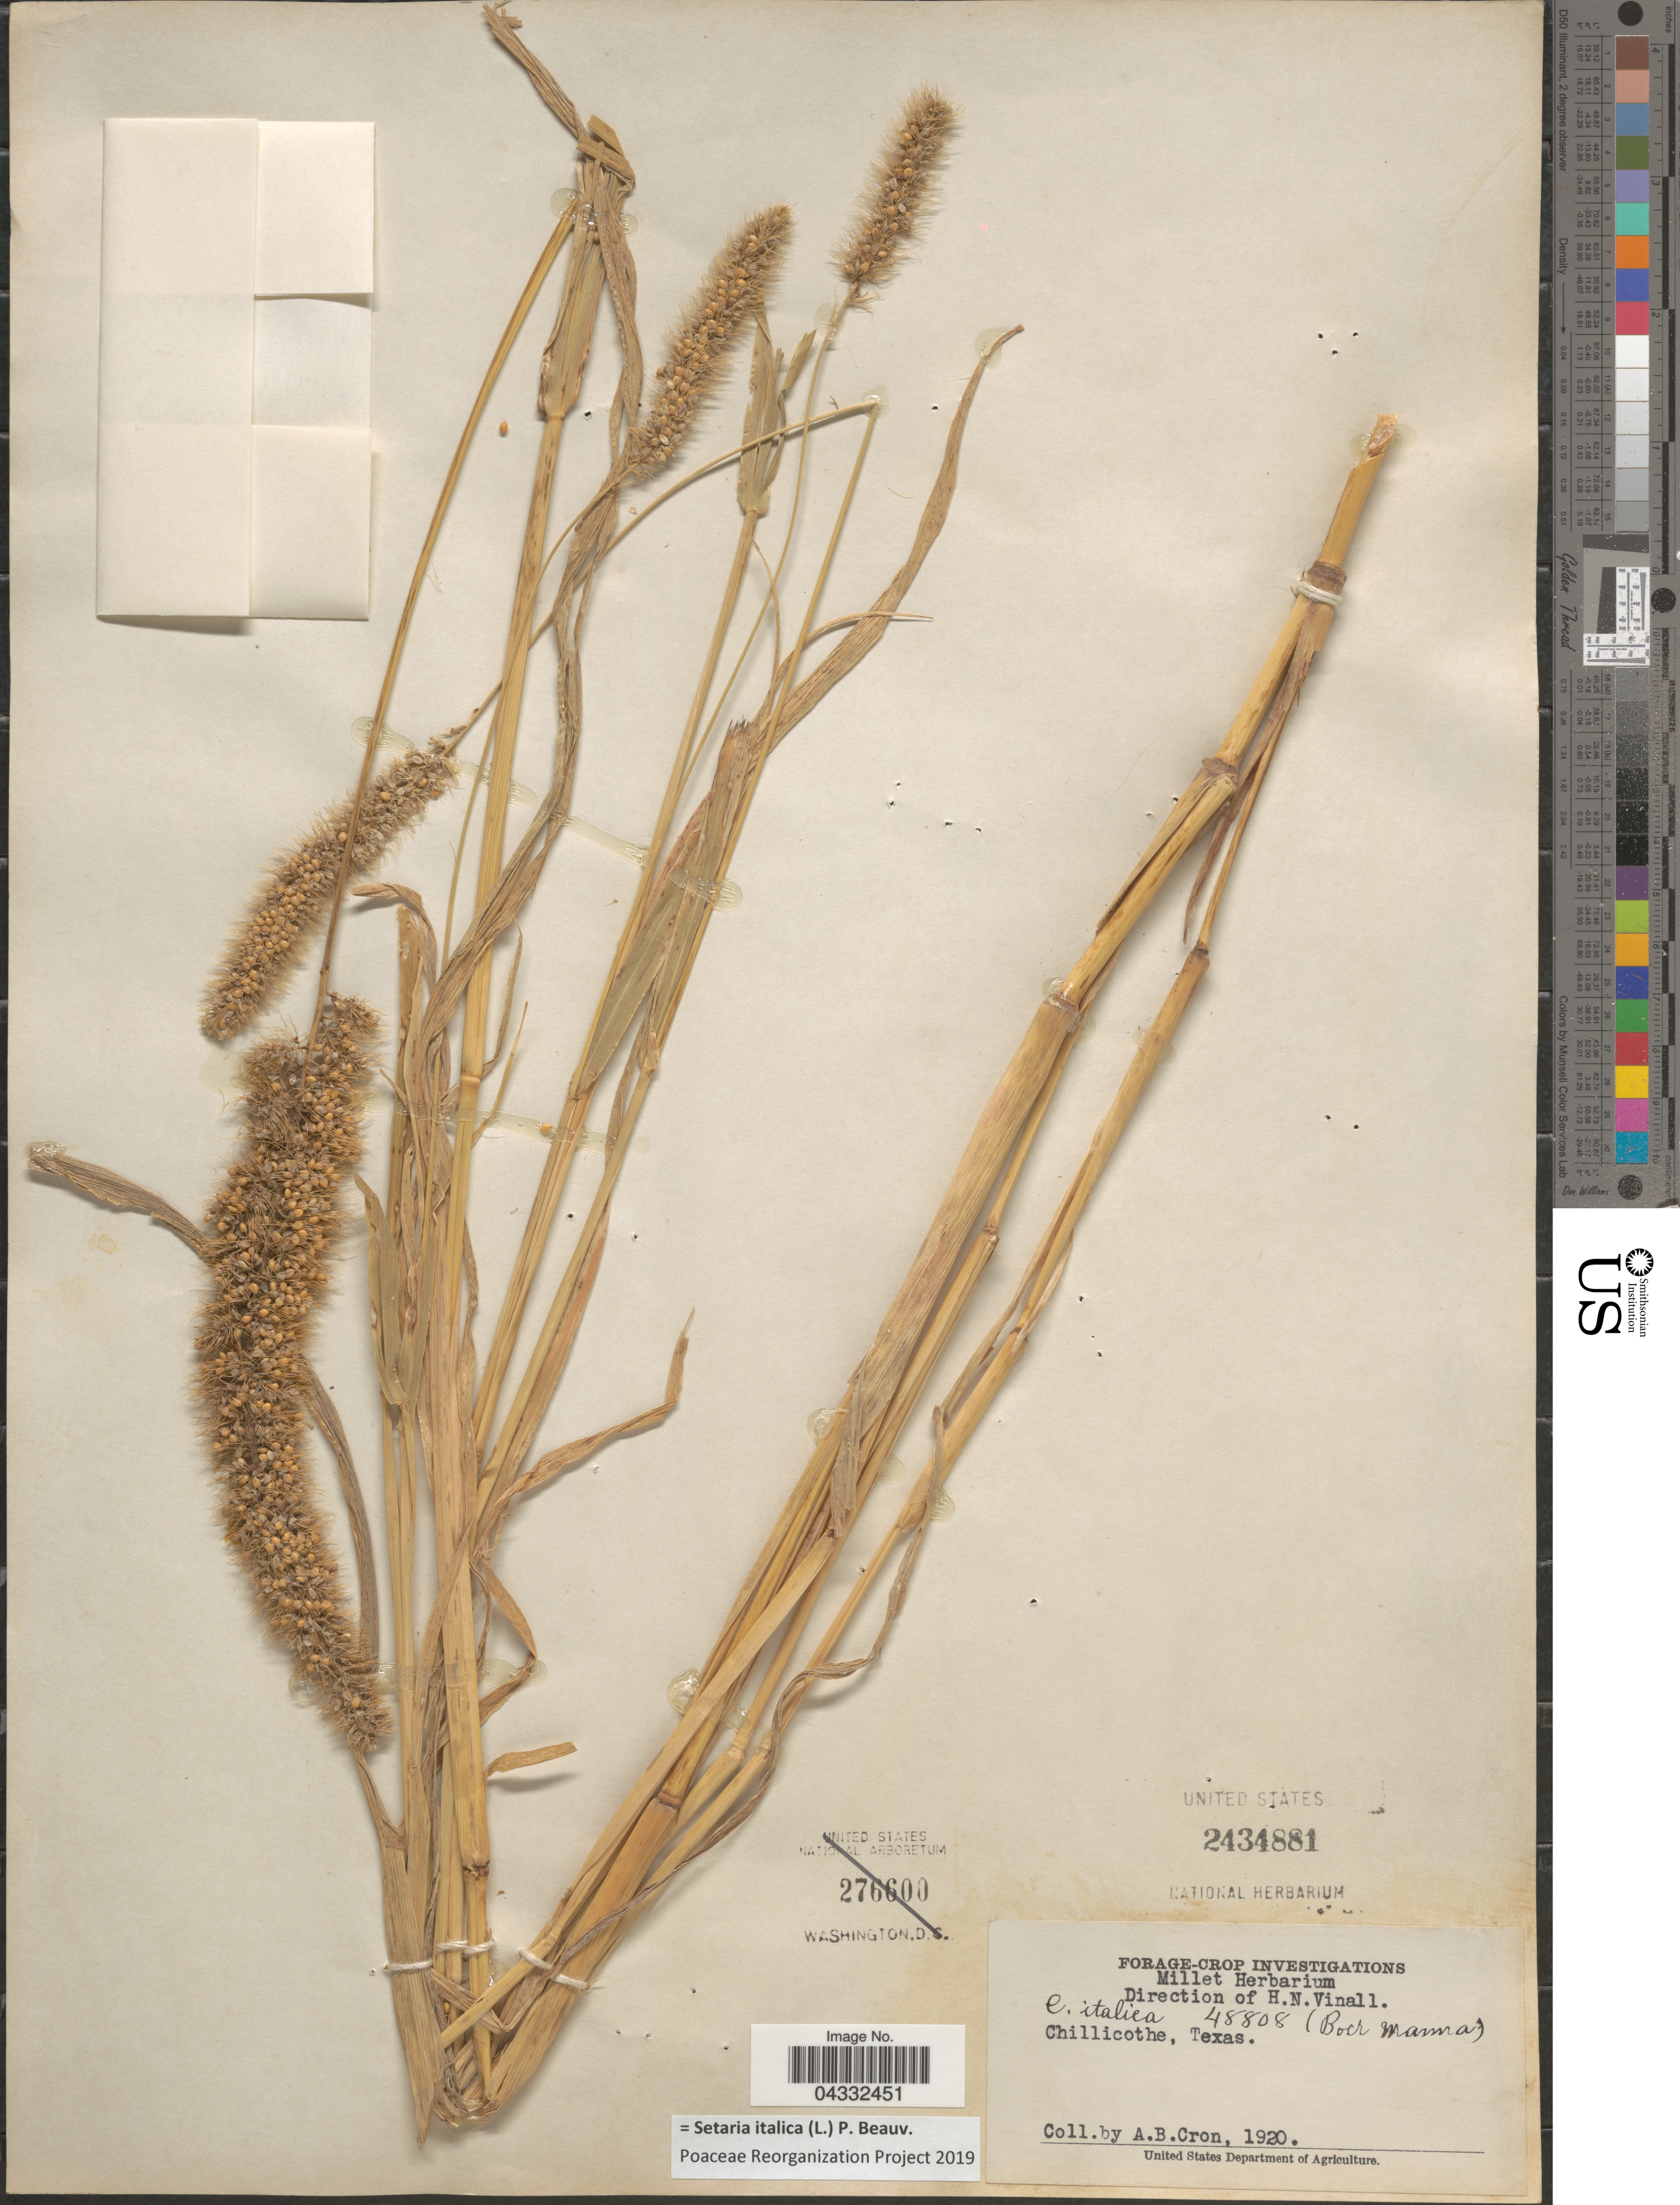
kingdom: Plantae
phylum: Tracheophyta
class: Liliopsida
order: Poales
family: Poaceae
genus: Setaria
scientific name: Setaria italica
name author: (L.) P. Beauv.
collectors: A. Cron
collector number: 48808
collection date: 1920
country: United States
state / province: Texas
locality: Chillicothe.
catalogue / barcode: US 2434881